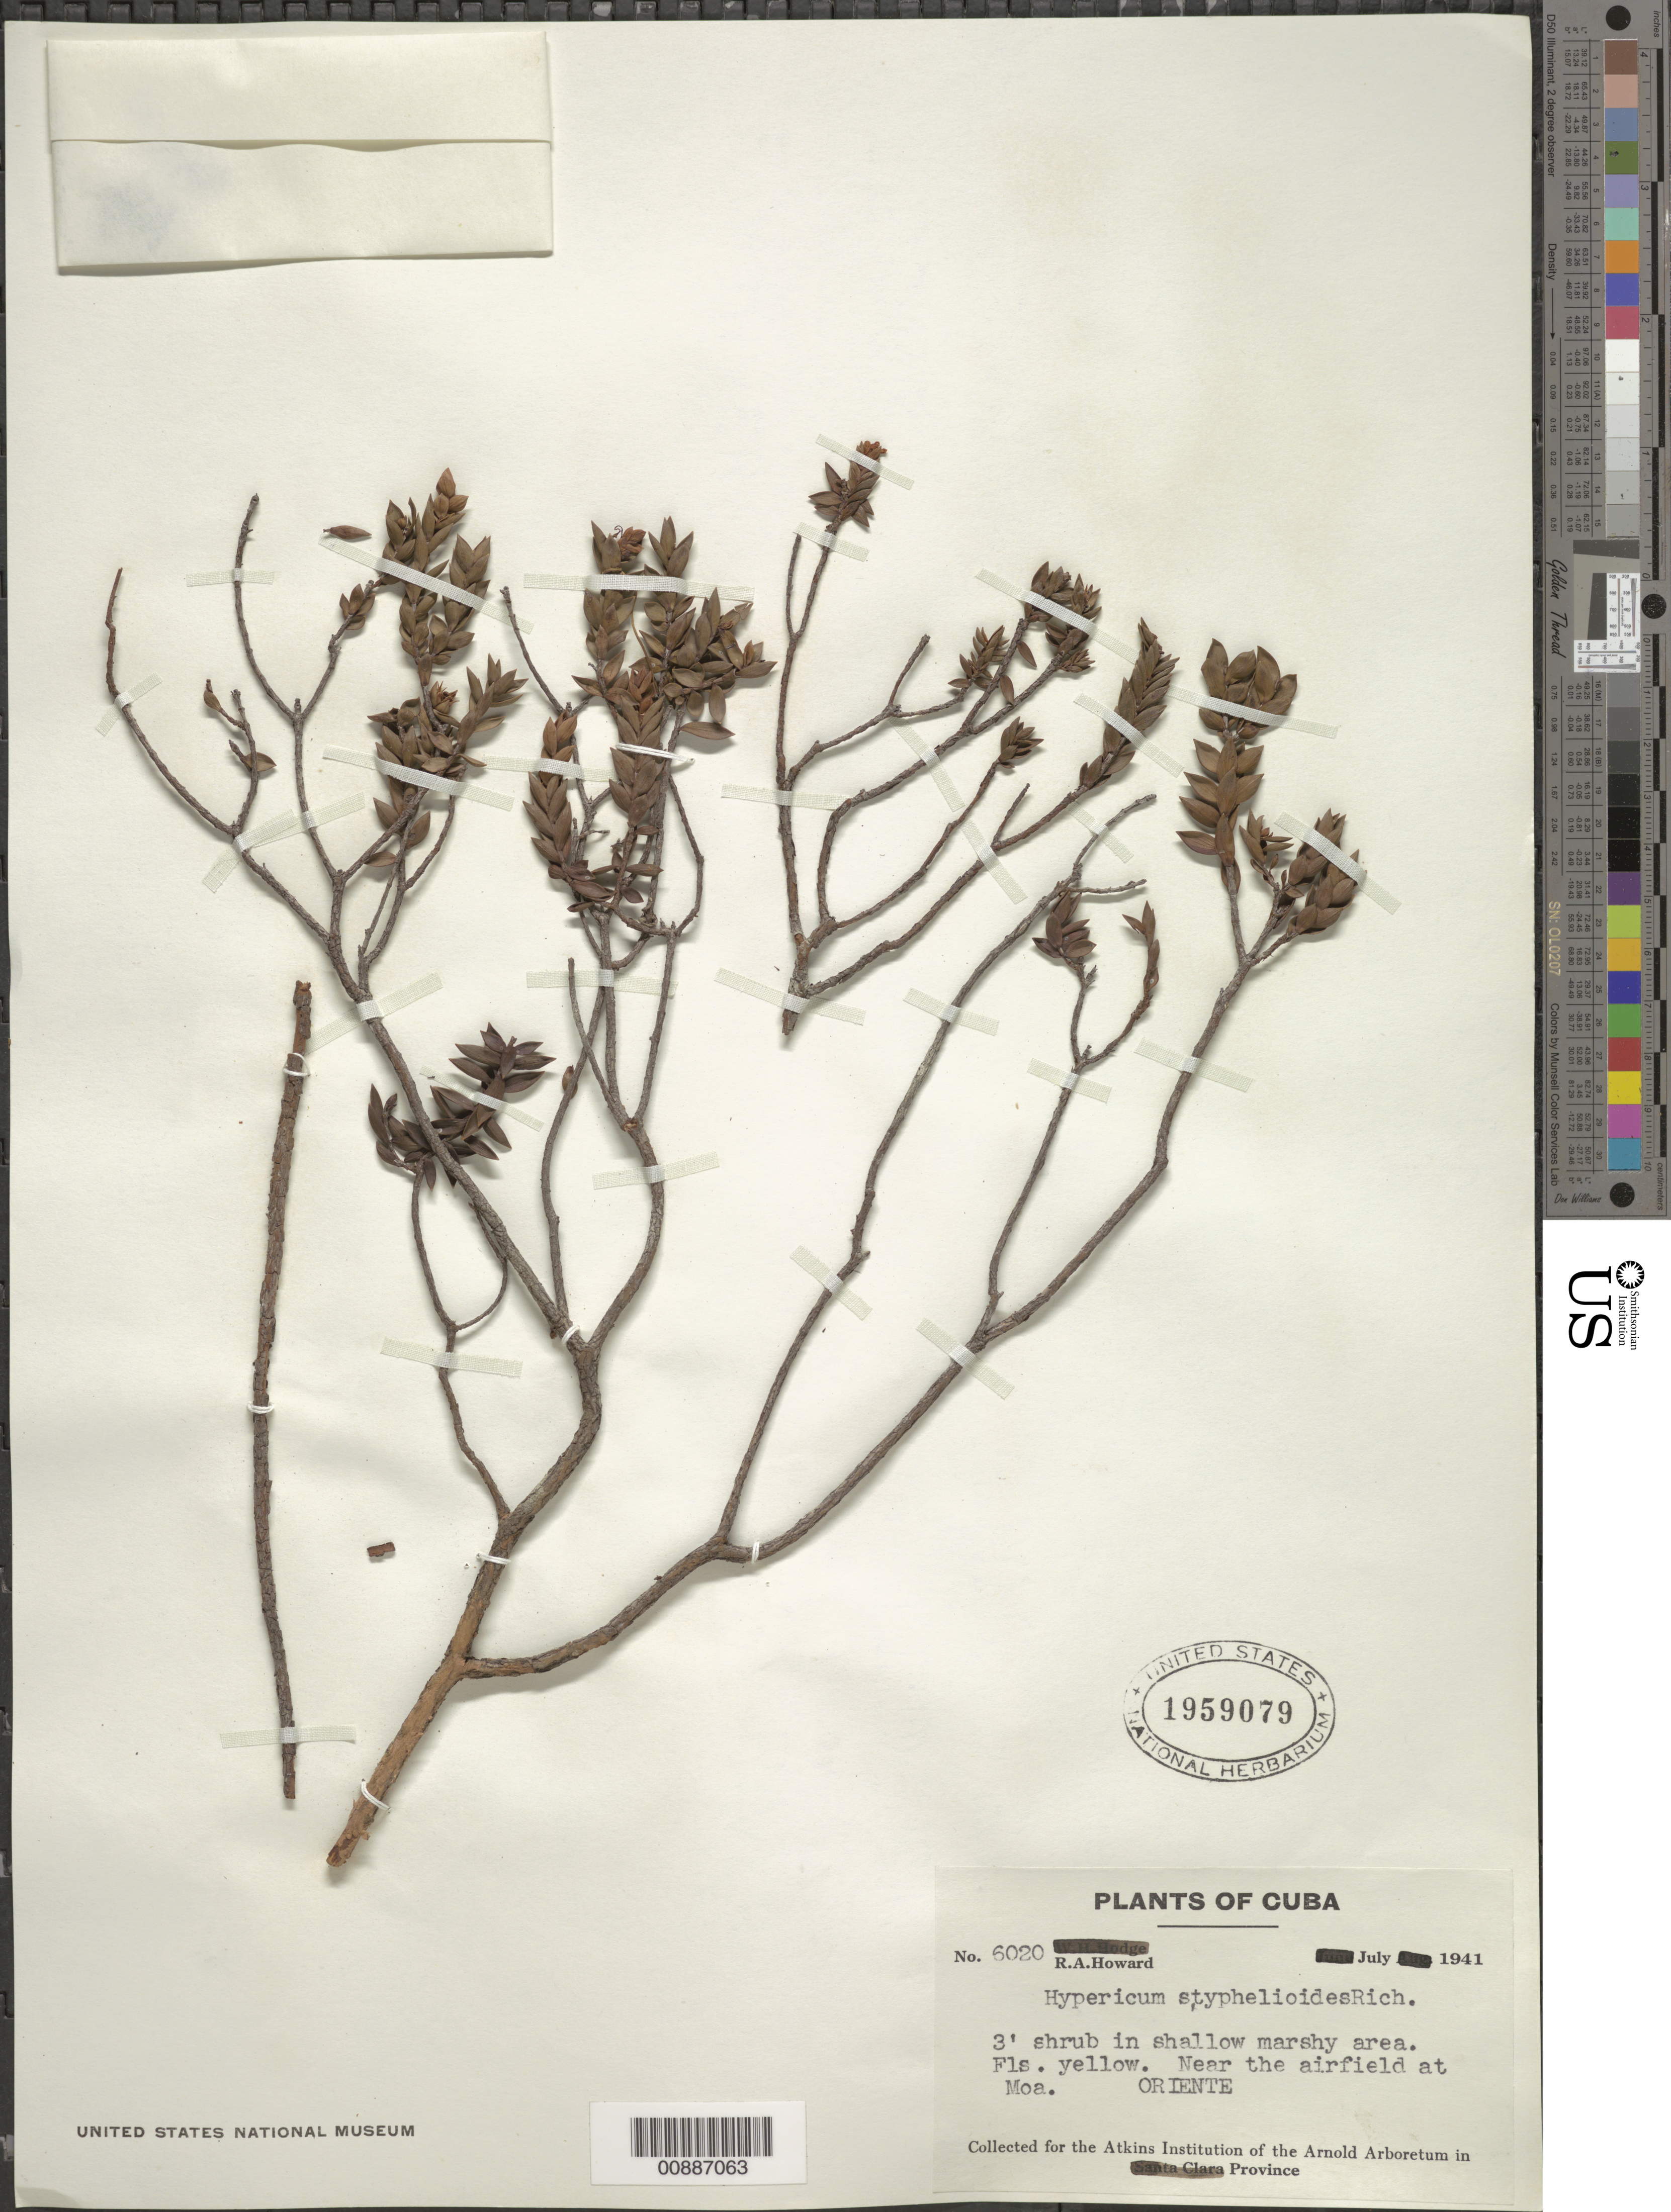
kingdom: Plantae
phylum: Tracheophyta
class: Magnoliopsida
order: Malpighiales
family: Hypericaceae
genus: Hypericum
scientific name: Hypericum styphelioides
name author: A. Rich.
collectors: R. A. Howard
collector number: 6020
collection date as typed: Jul 1941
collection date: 1941-07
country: Cuba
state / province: Oriente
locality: Near airfield at Moa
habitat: Shallow marshy area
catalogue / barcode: US 1959079